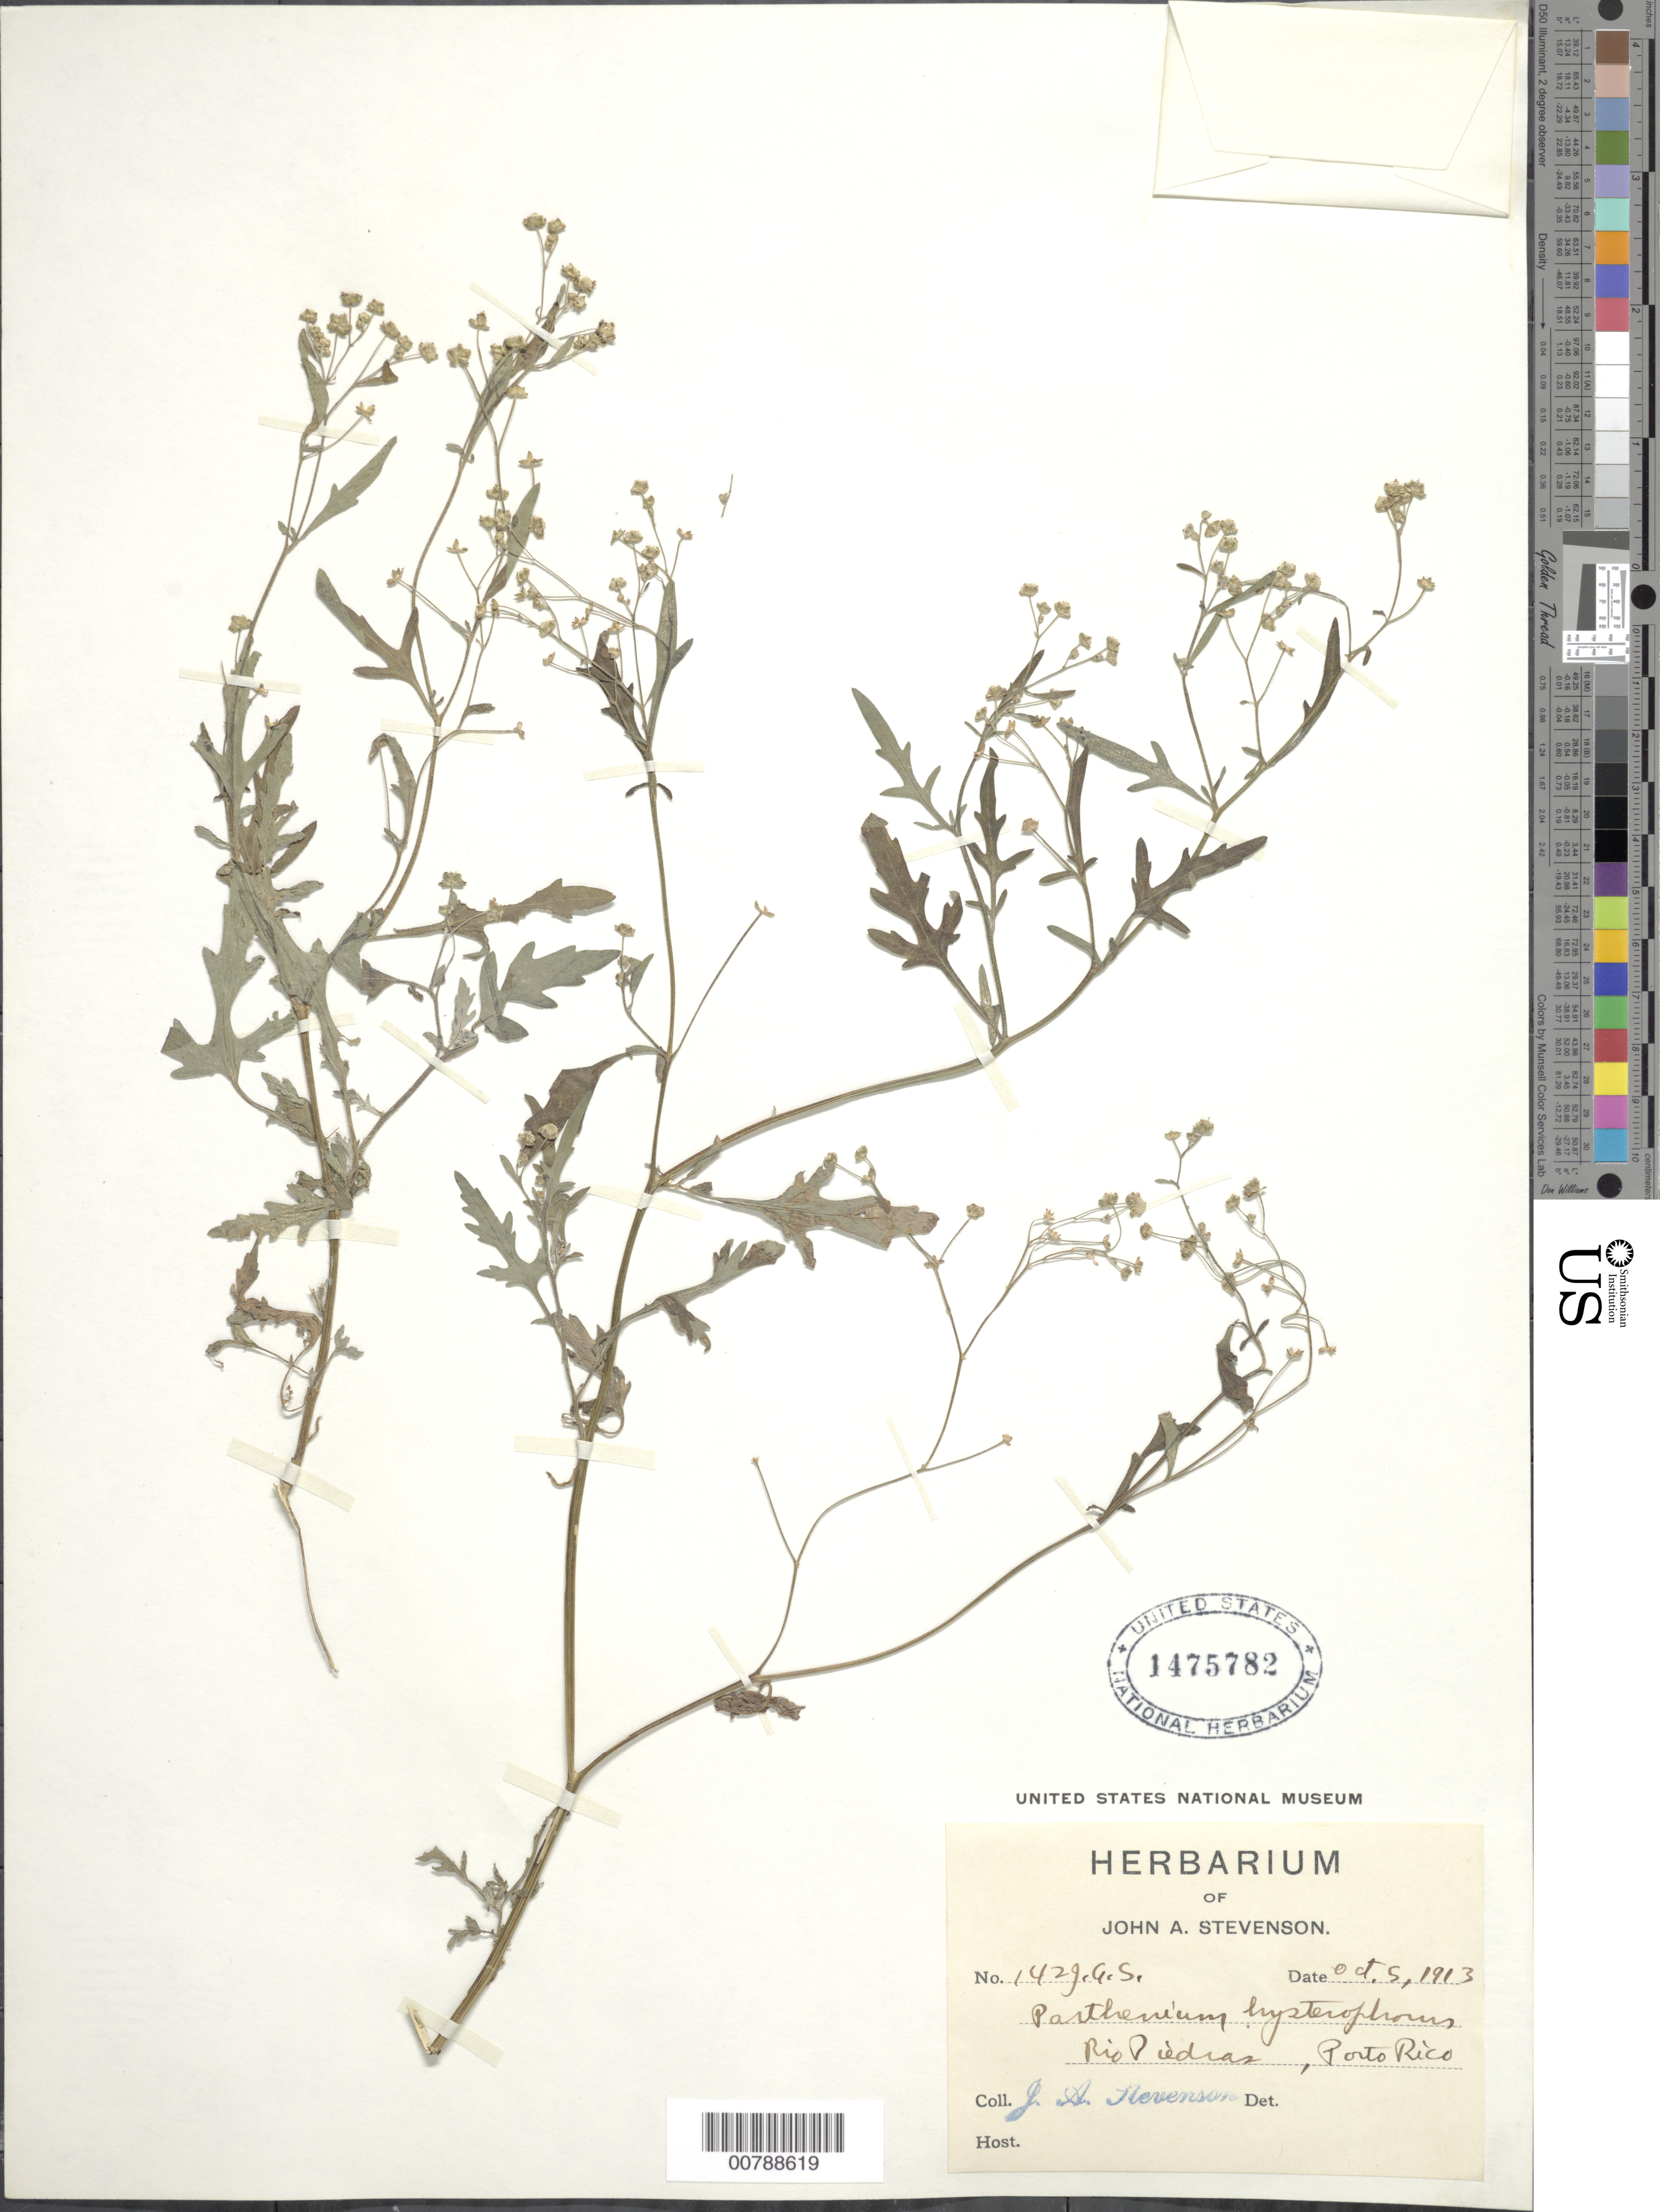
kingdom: Plantae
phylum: Tracheophyta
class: Magnoliopsida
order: Asterales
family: Asteraceae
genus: Parthenium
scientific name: Parthenium hysterophorus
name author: L.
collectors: J. Stevenson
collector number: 142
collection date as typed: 05 Oct 1913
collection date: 1913-10-05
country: Puerto Rico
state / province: San Juan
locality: Río Piedras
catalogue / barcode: US 1475782